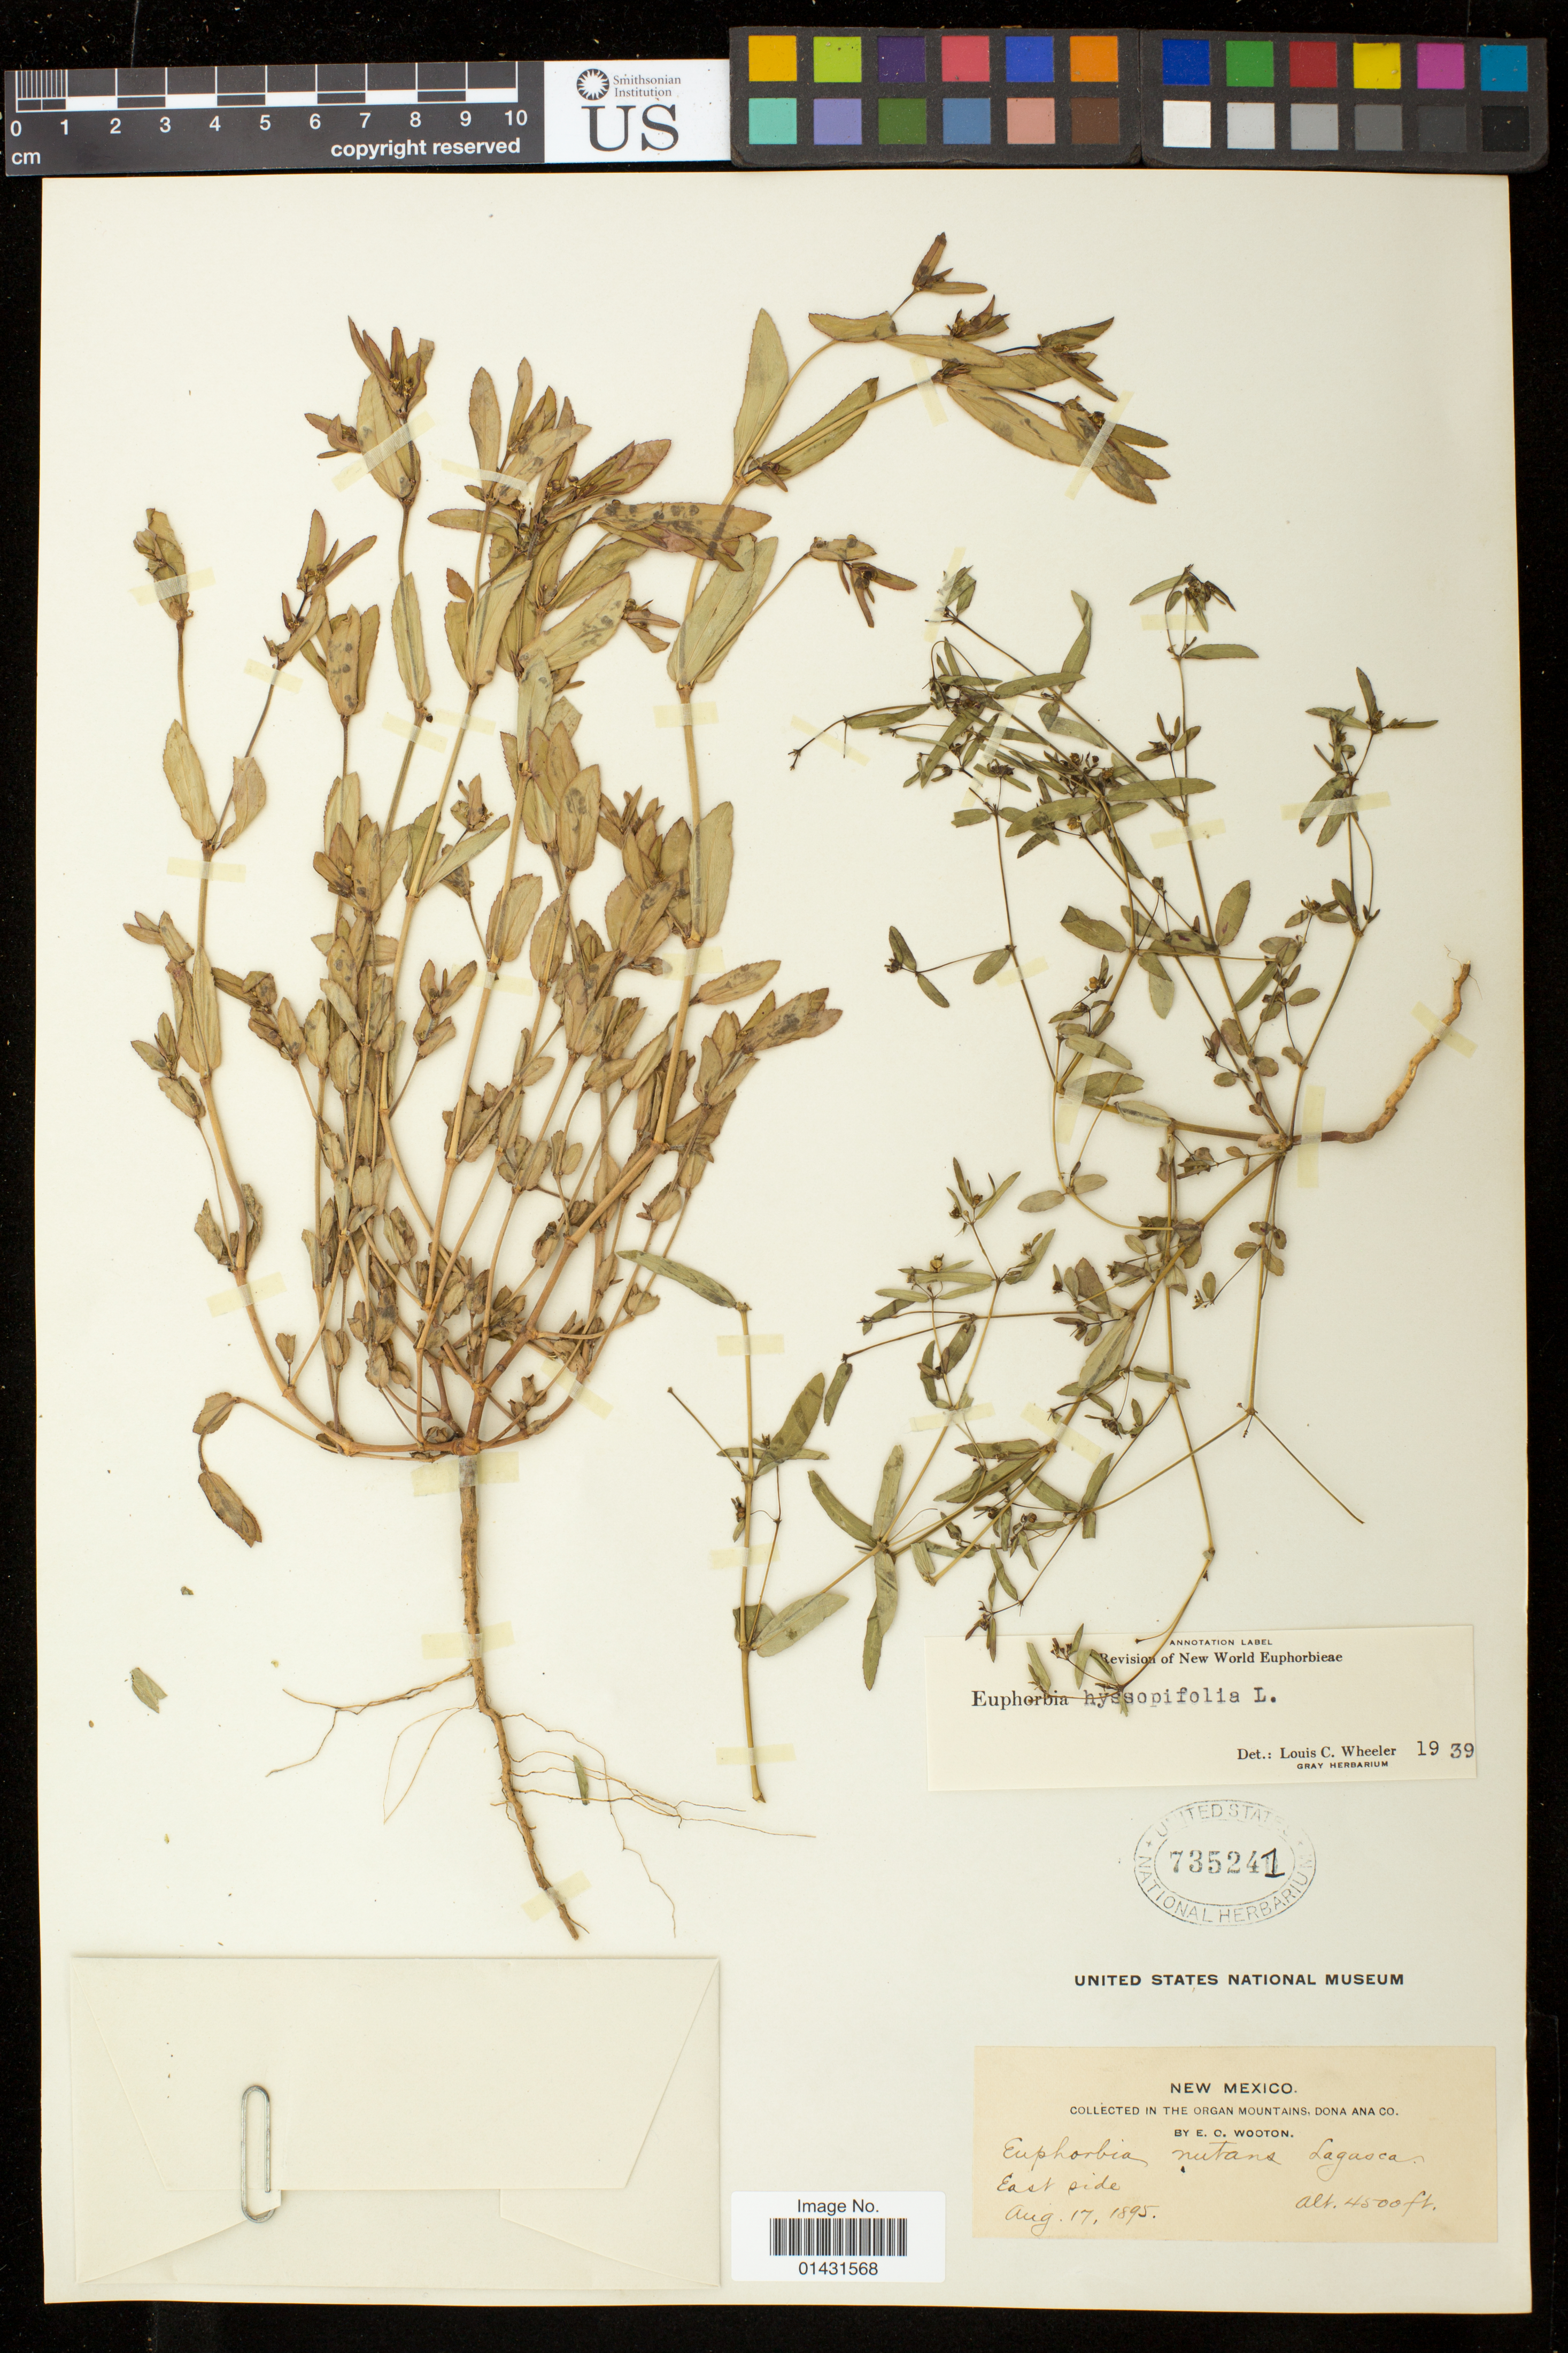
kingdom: Plantae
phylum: Tracheophyta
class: Magnoliopsida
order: Malpighiales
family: Euphorbiaceae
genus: Euphorbia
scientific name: Euphorbia hyssopifolia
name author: L.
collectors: E. O. Wooton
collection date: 1895-08-17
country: United States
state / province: New Mexico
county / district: Doña Ana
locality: Organ Mountains; East side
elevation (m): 1372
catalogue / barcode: US 735241